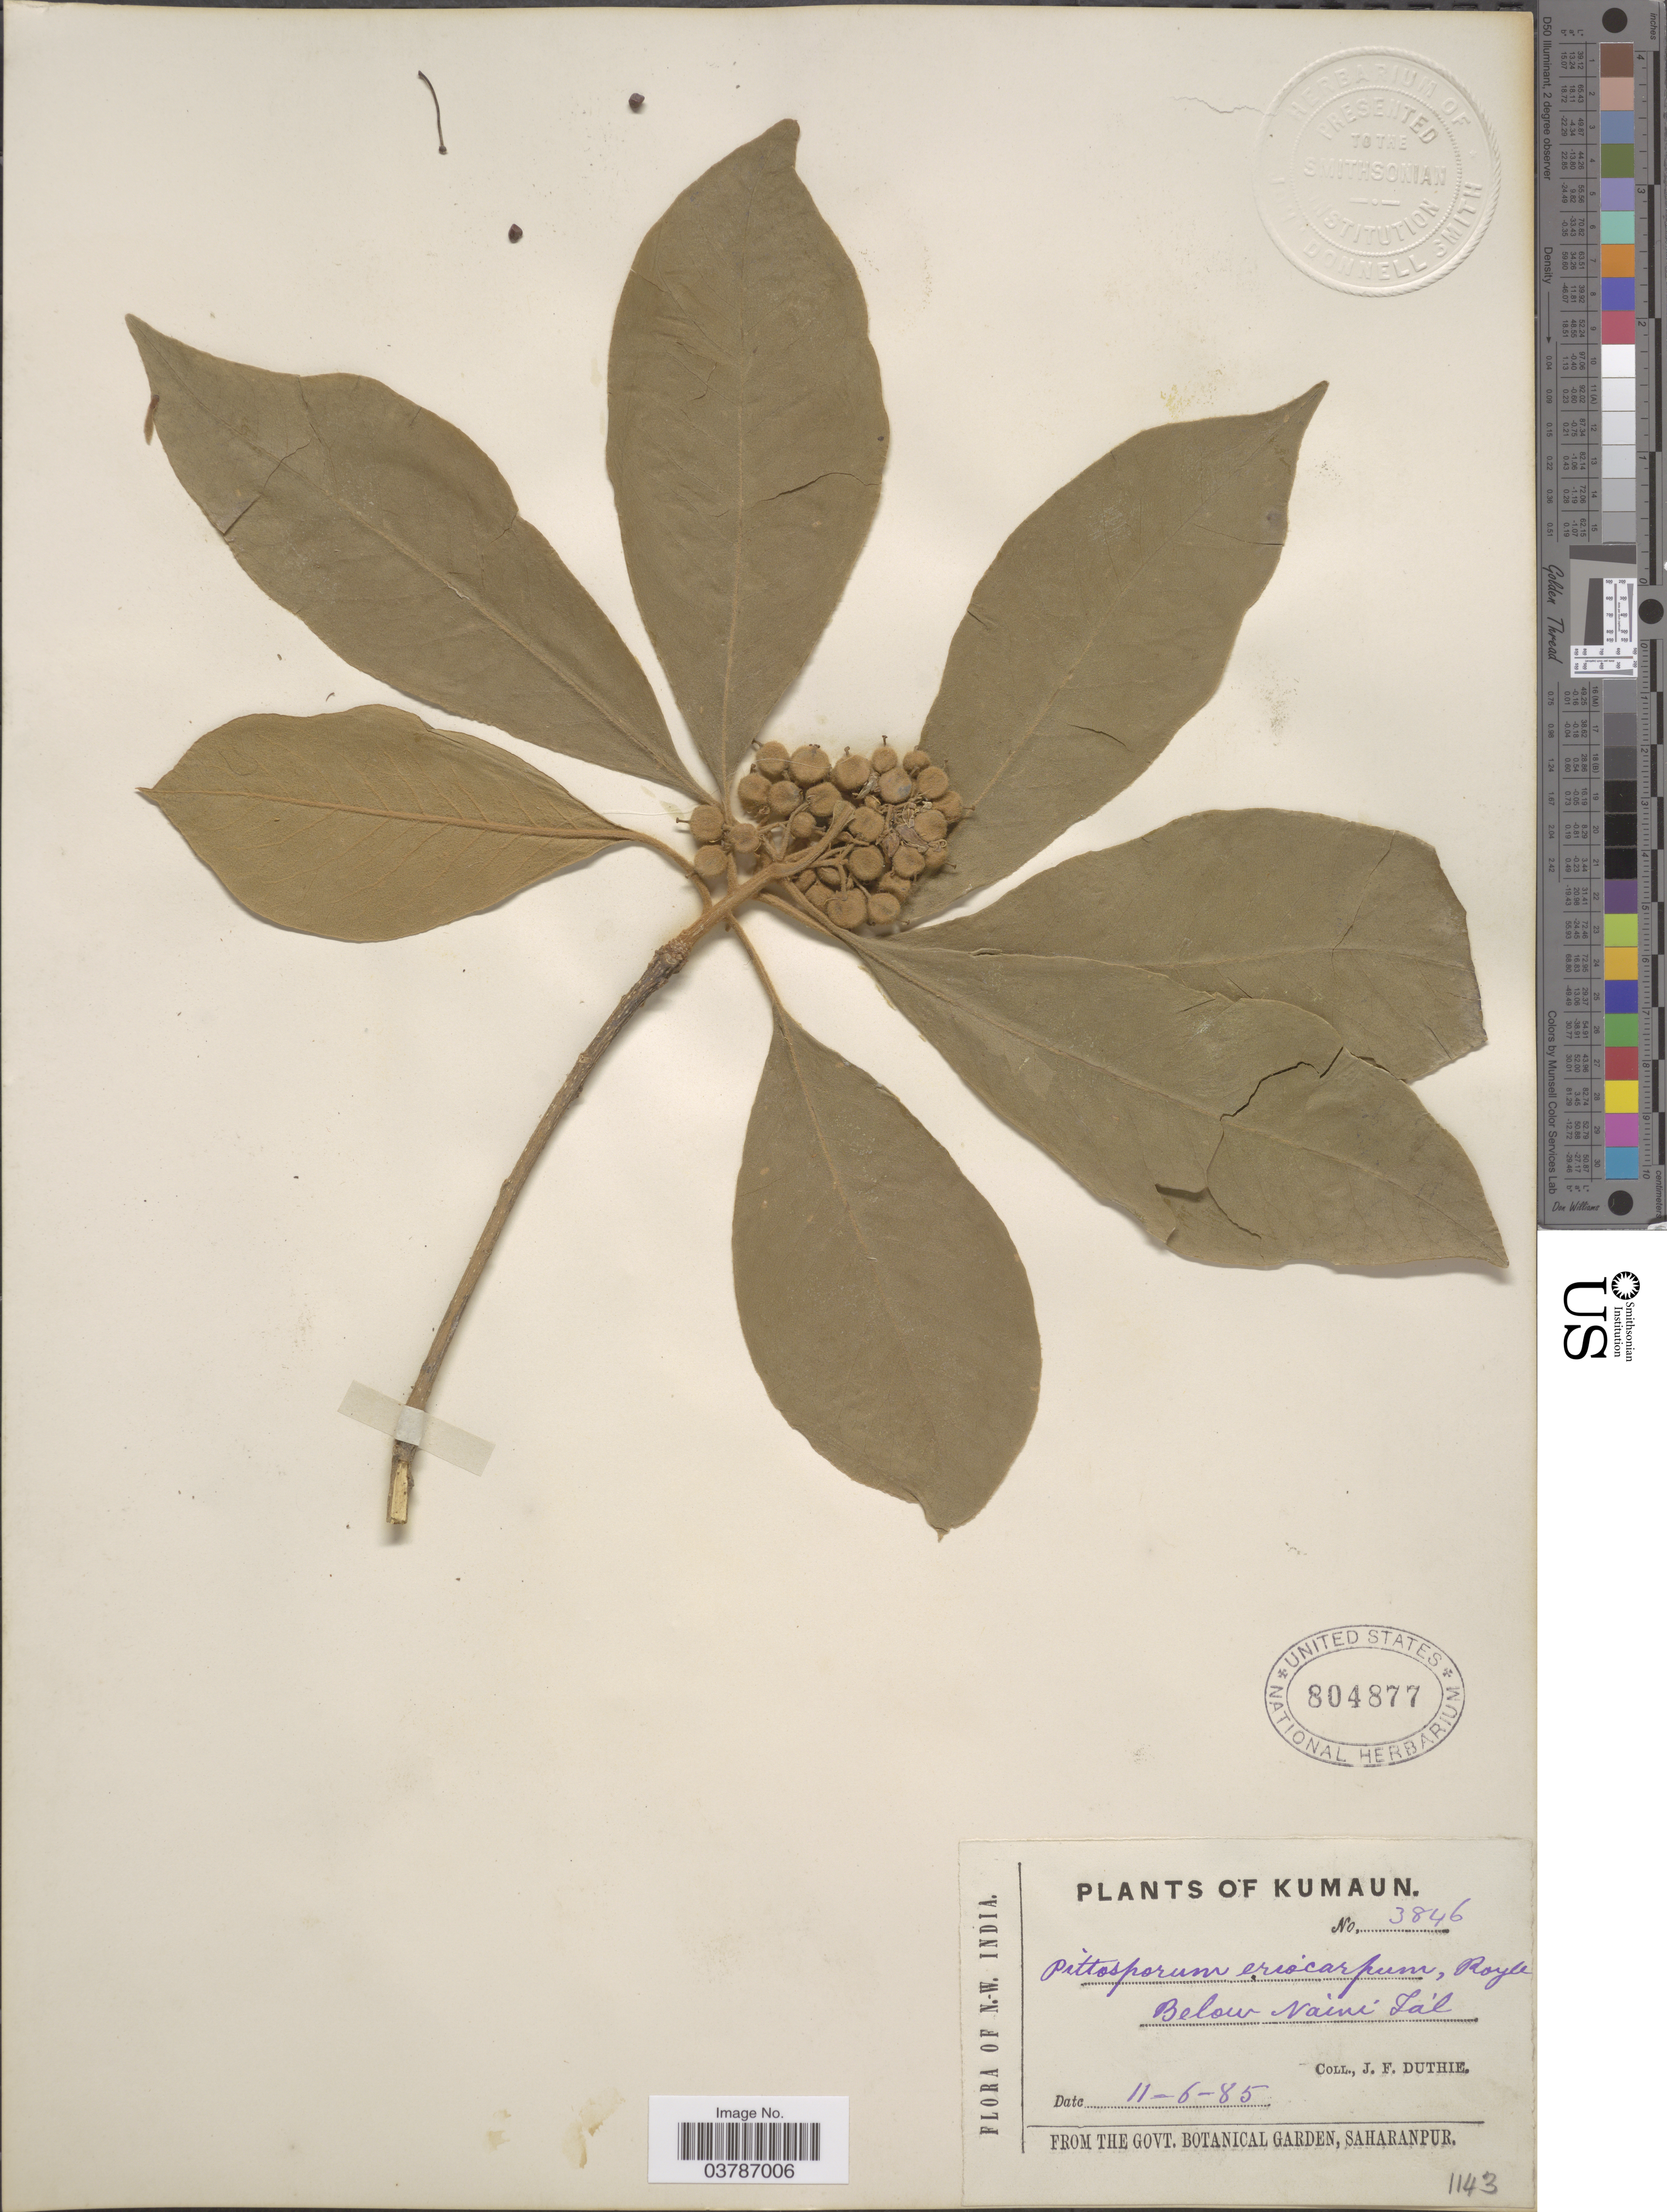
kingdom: Plantae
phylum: Tracheophyta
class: Magnoliopsida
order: Apiales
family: Pittosporaceae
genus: Pittosporum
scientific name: Pittosporum eriocarpum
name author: Royle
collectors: J. F. Duthie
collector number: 3846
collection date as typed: Transcribed d/m/y: 11/6/85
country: India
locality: N.W. India. Below Naini Tál.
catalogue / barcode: US 804877